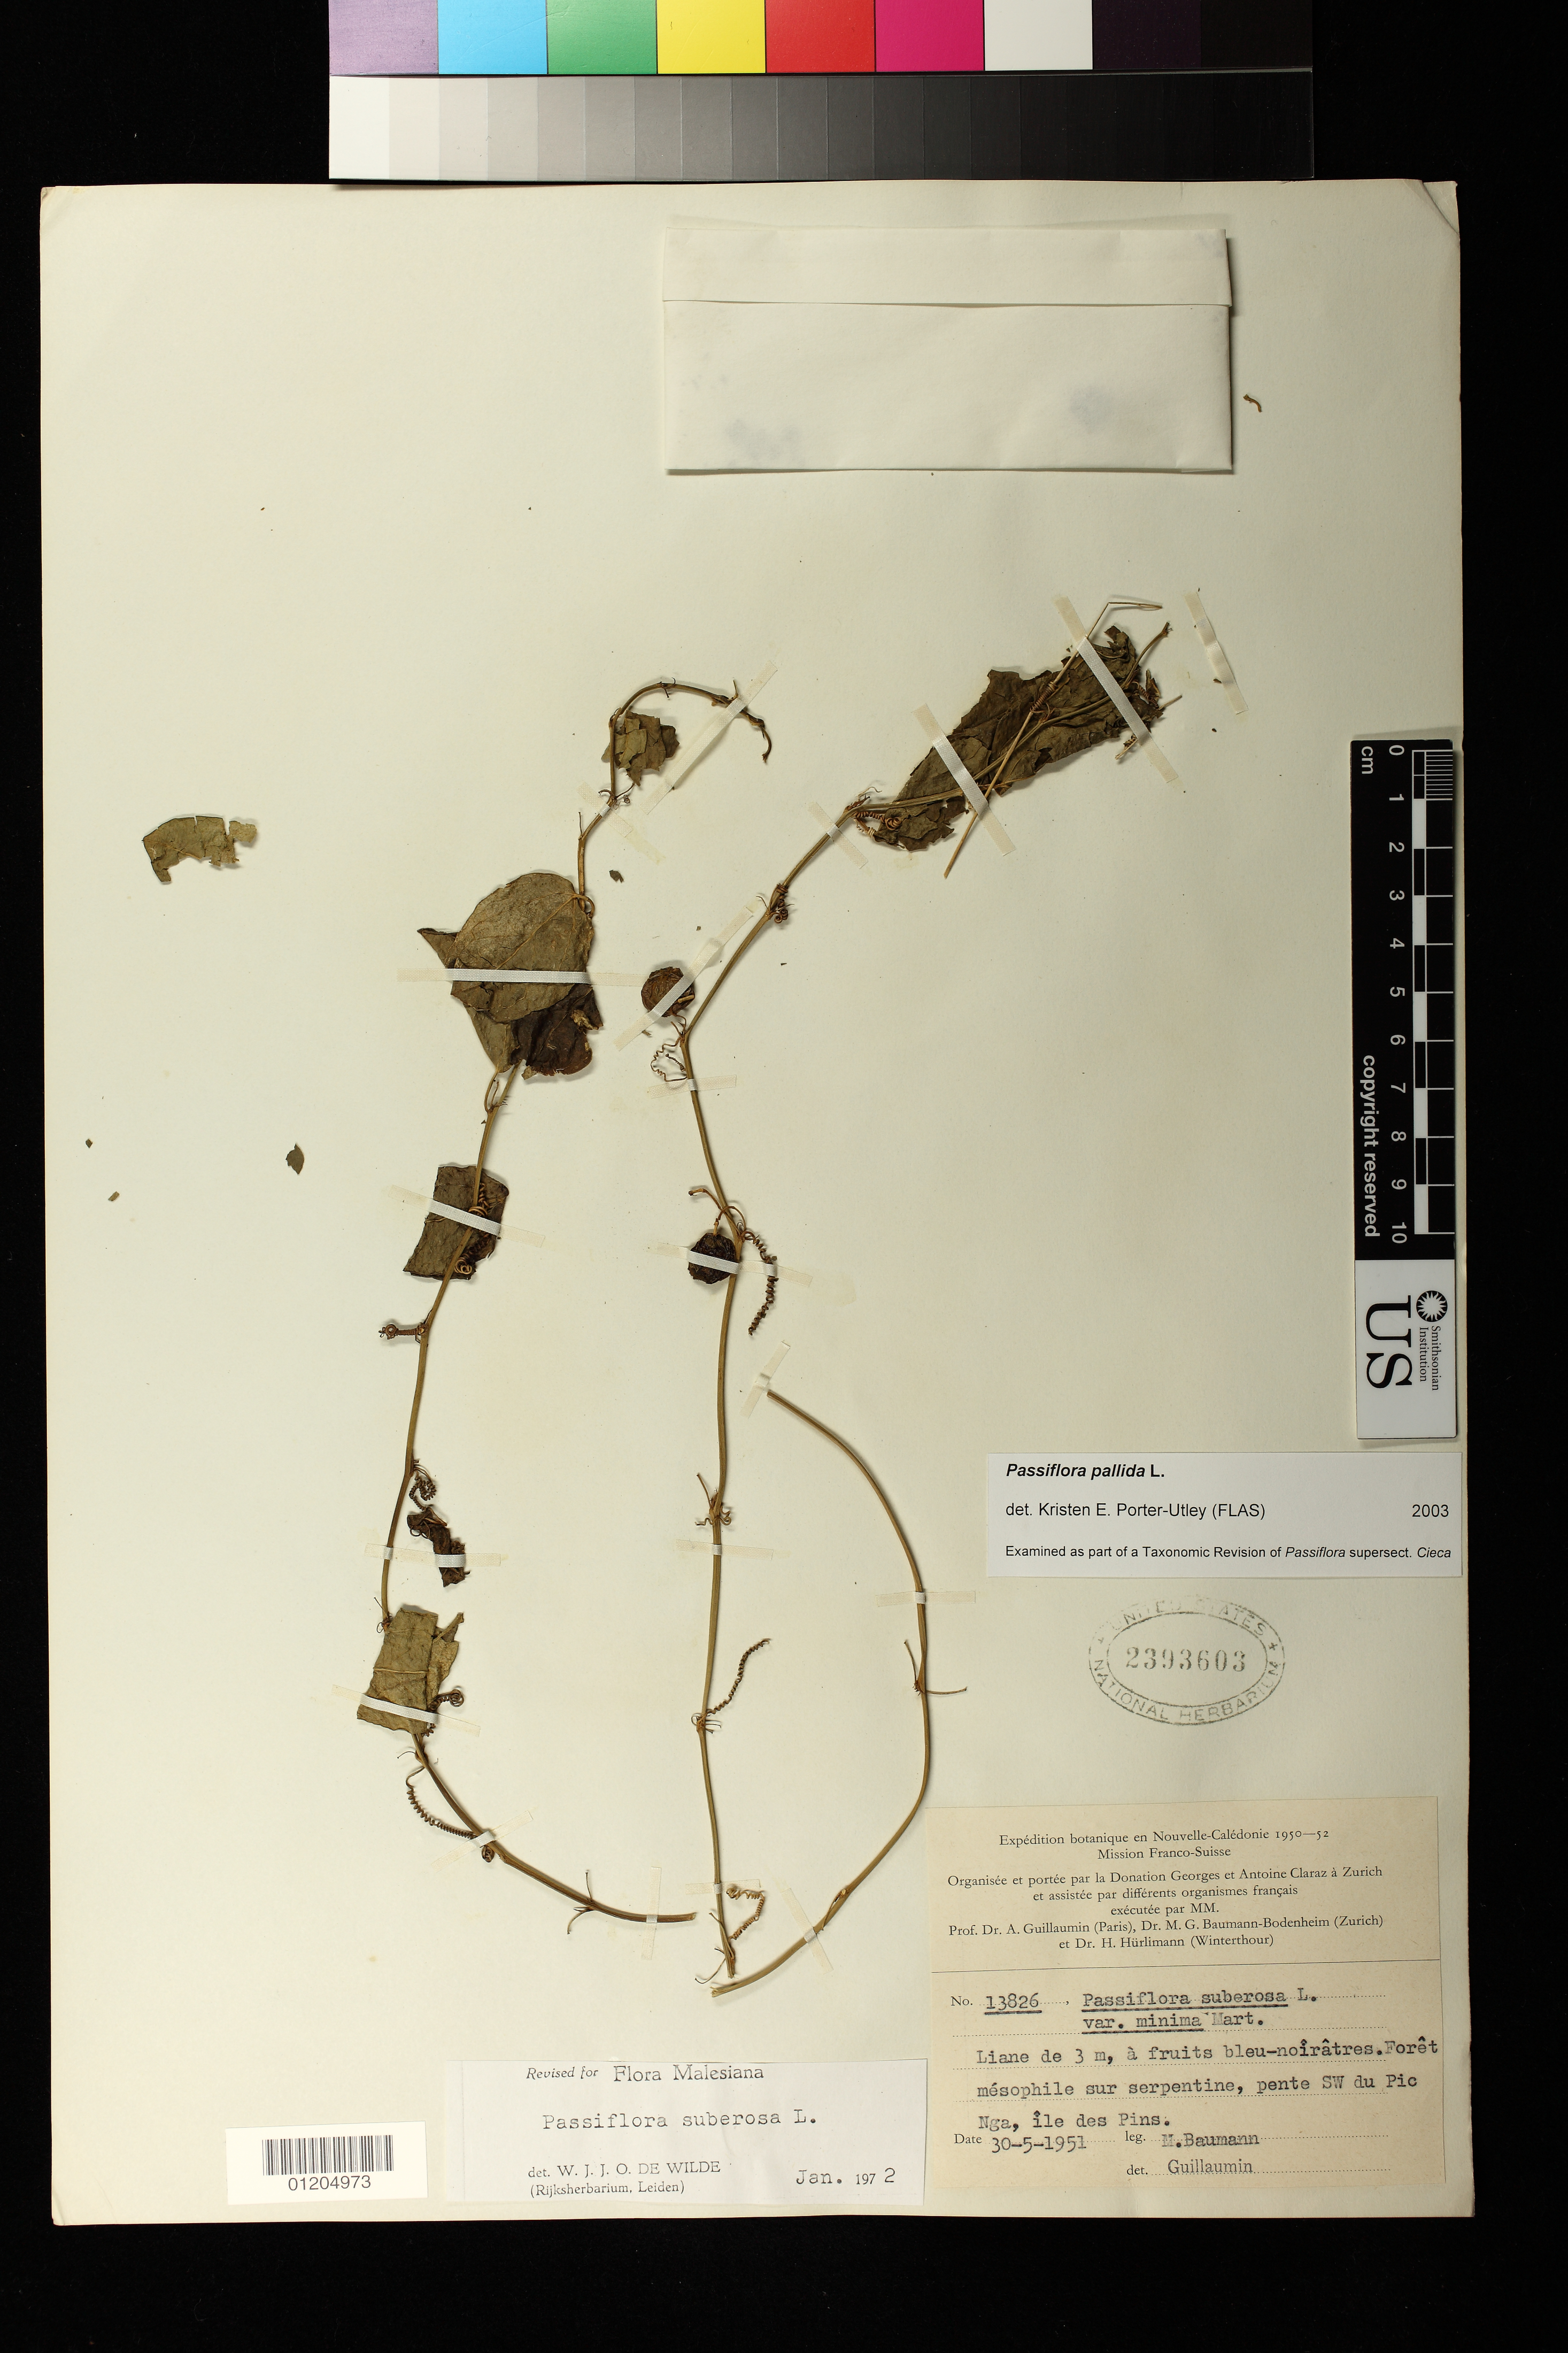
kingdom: Plantae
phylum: Tracheophyta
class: Magnoliopsida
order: Malpighiales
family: Passifloraceae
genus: Passiflora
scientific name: Passiflora pallida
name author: L.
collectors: M. Baumann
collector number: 13826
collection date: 1951-05-30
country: New Caledonia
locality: Foret mesophile sur serpentine, pente SW du Pic Nga, ile des Pins.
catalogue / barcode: US 2393603